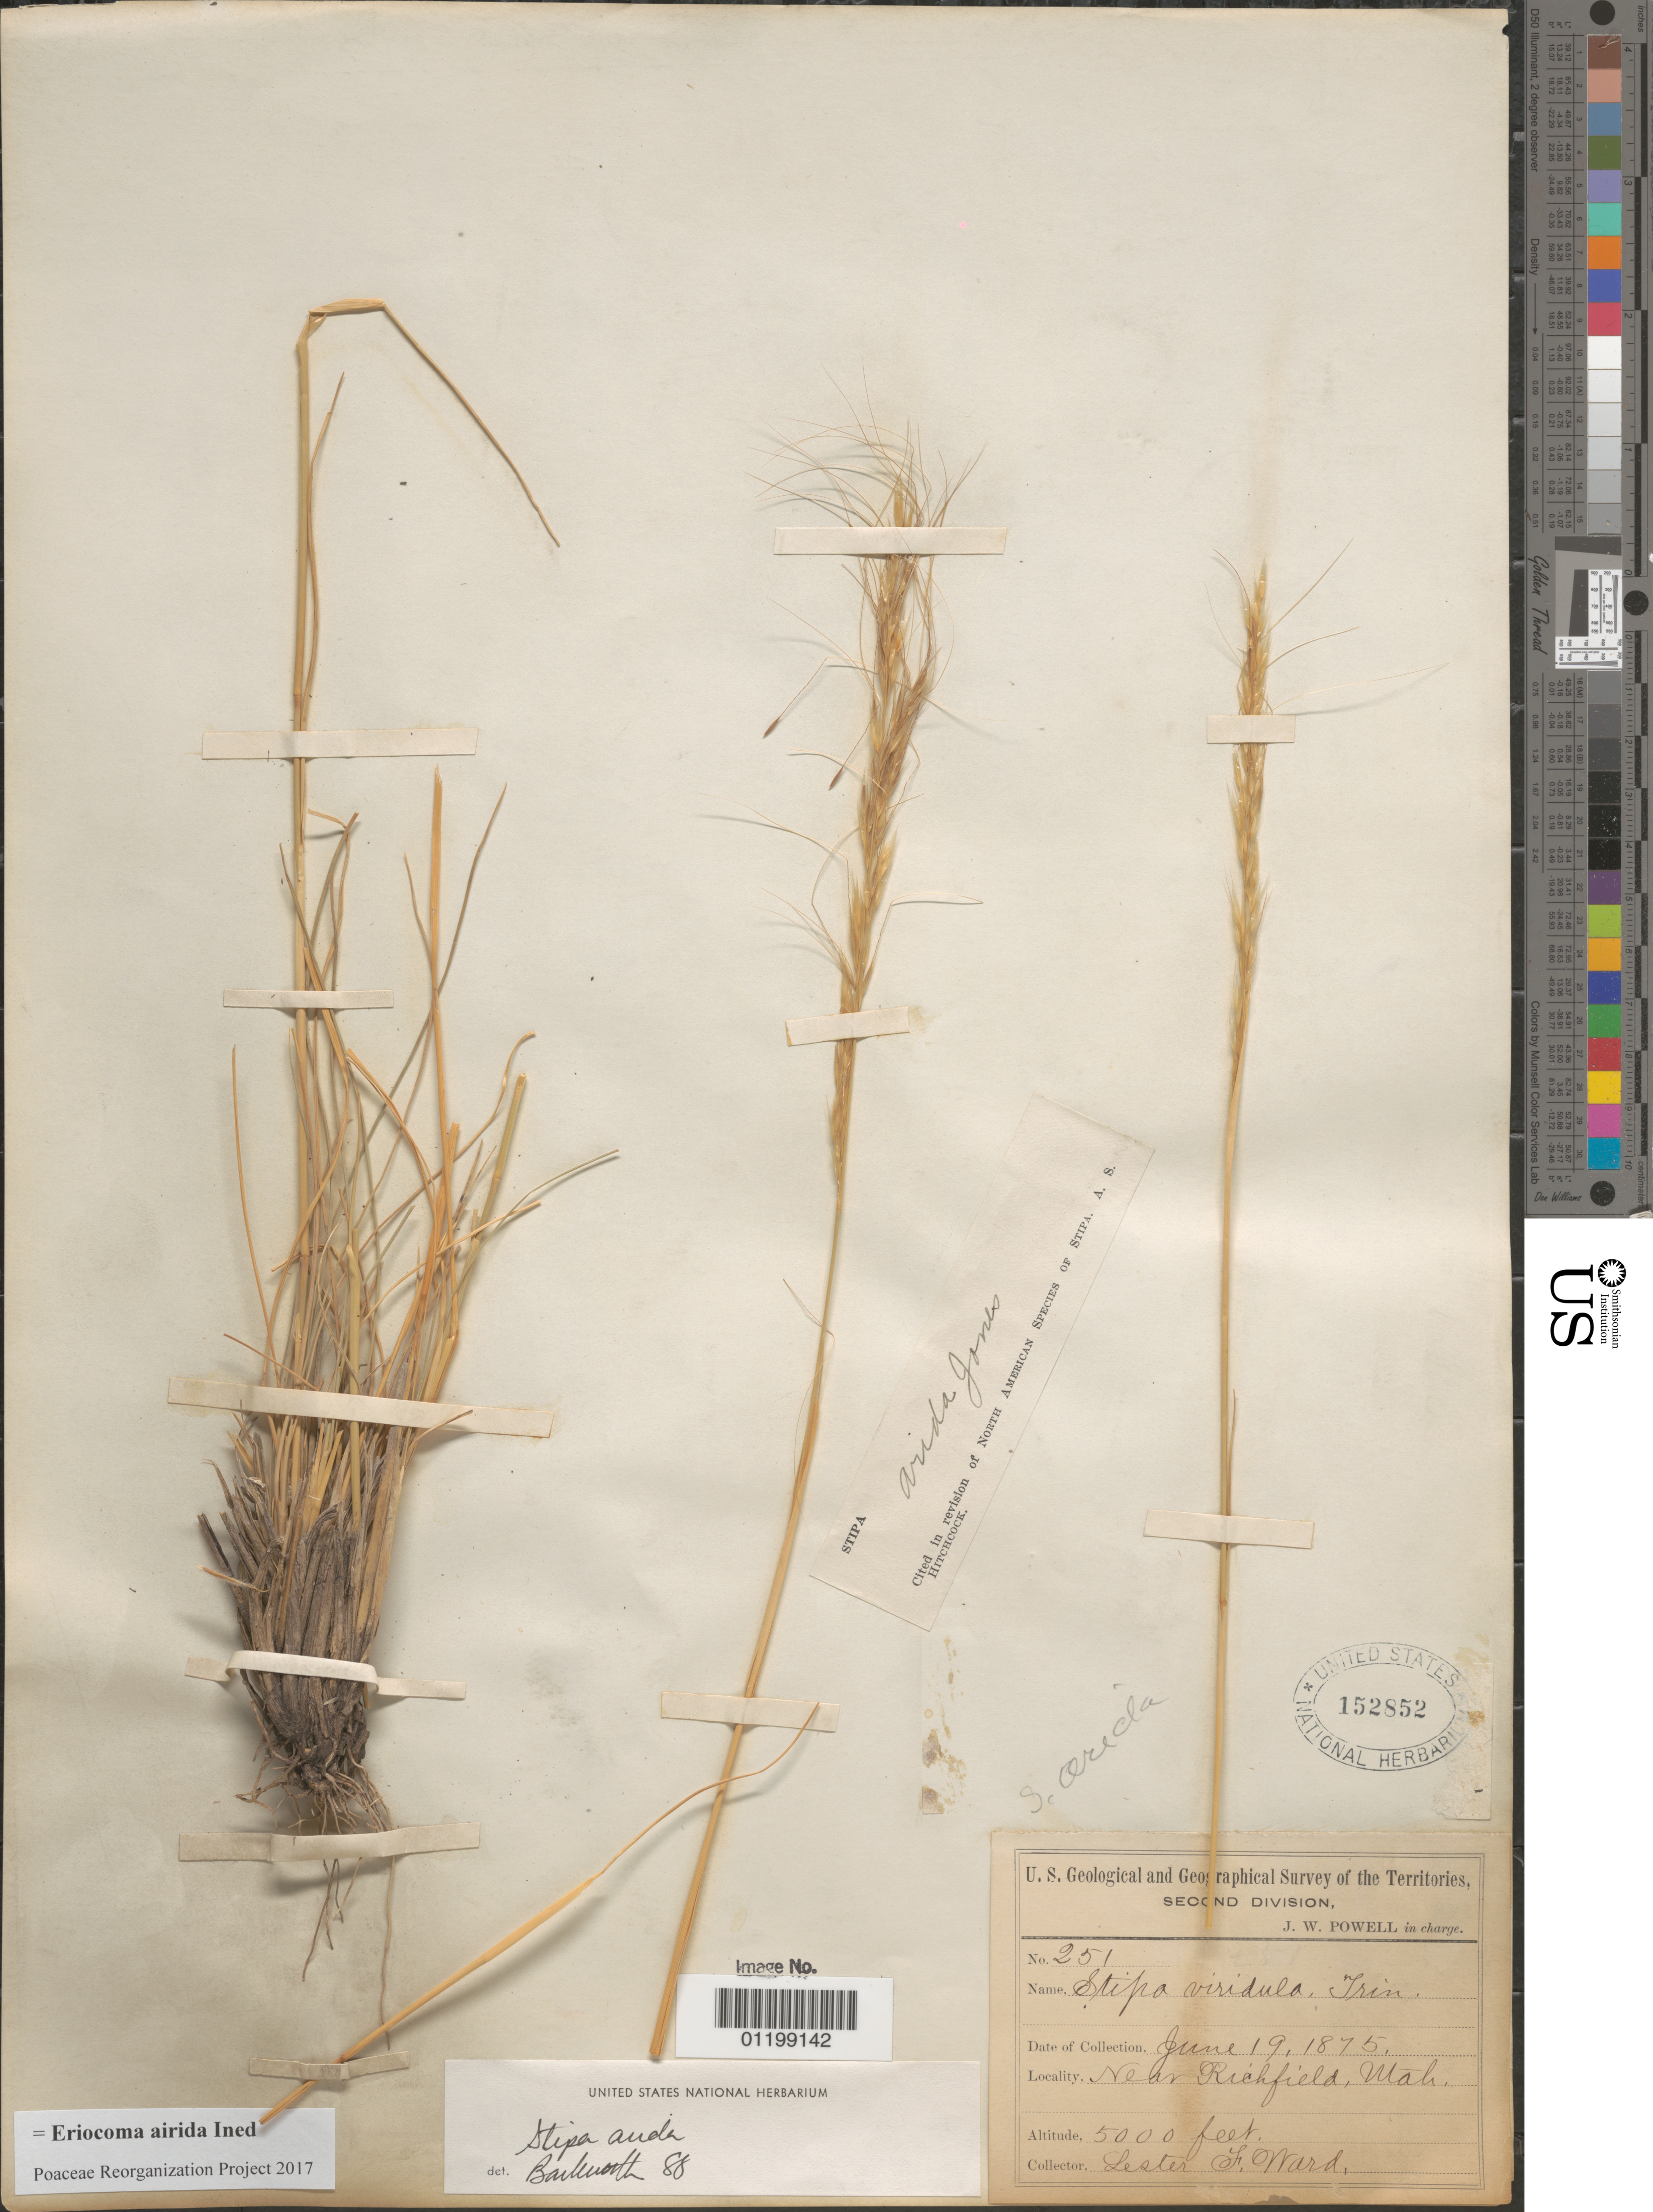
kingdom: Plantae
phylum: Tracheophyta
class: Liliopsida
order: Poales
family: Poaceae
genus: Eriocoma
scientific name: Eriocoma arida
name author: (M.E. Jones) Romasch.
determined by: Poaceae Reorganization Project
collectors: L. F. Ward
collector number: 251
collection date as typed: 19 Jun 1875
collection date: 1875-06-19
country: United States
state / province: Utah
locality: Near Richfield.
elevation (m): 1524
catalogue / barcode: US 152852